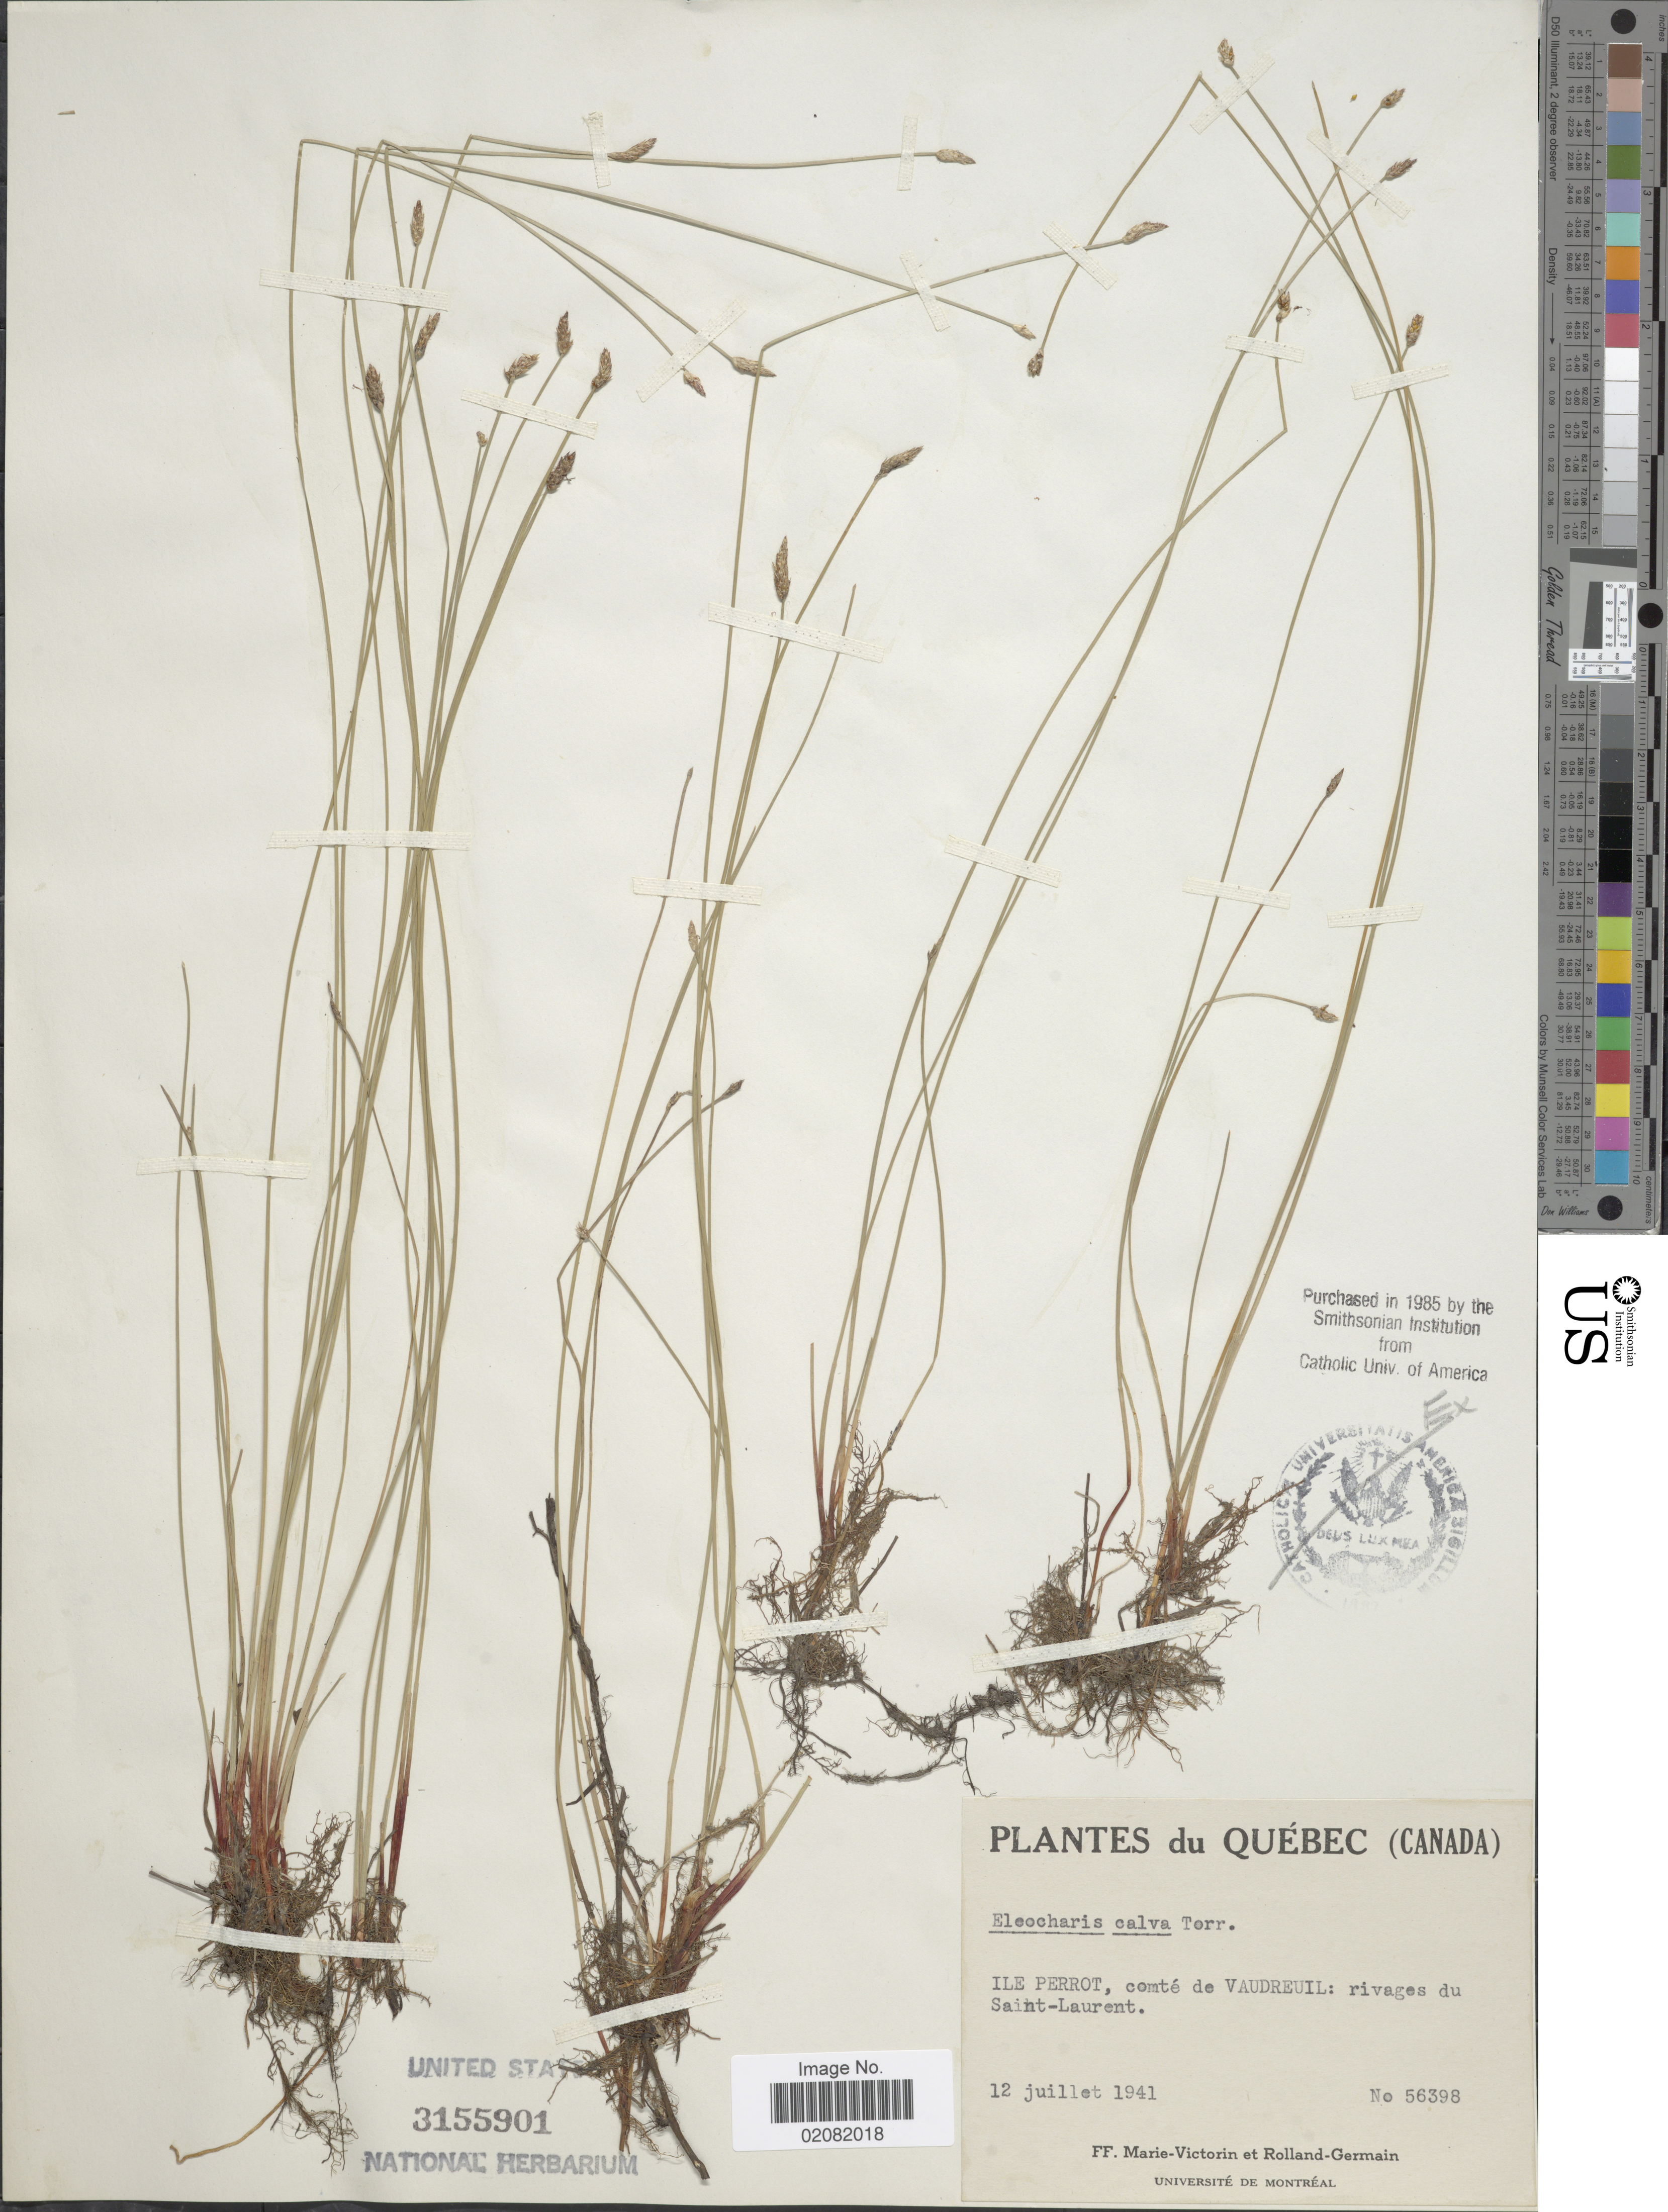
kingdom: Plantae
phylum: Tracheophyta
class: Liliopsida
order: Poales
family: Cyperaceae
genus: Eleocharis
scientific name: Eleocharis erythropoda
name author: Steud.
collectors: F. Marie-Victorin & Rolland-Germain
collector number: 56398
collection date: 1941-07-12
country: Canada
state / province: Quebec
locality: Ile Perrot, comté de Vaudreuil: rivages du Saint-Laurent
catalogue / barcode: US 3155901